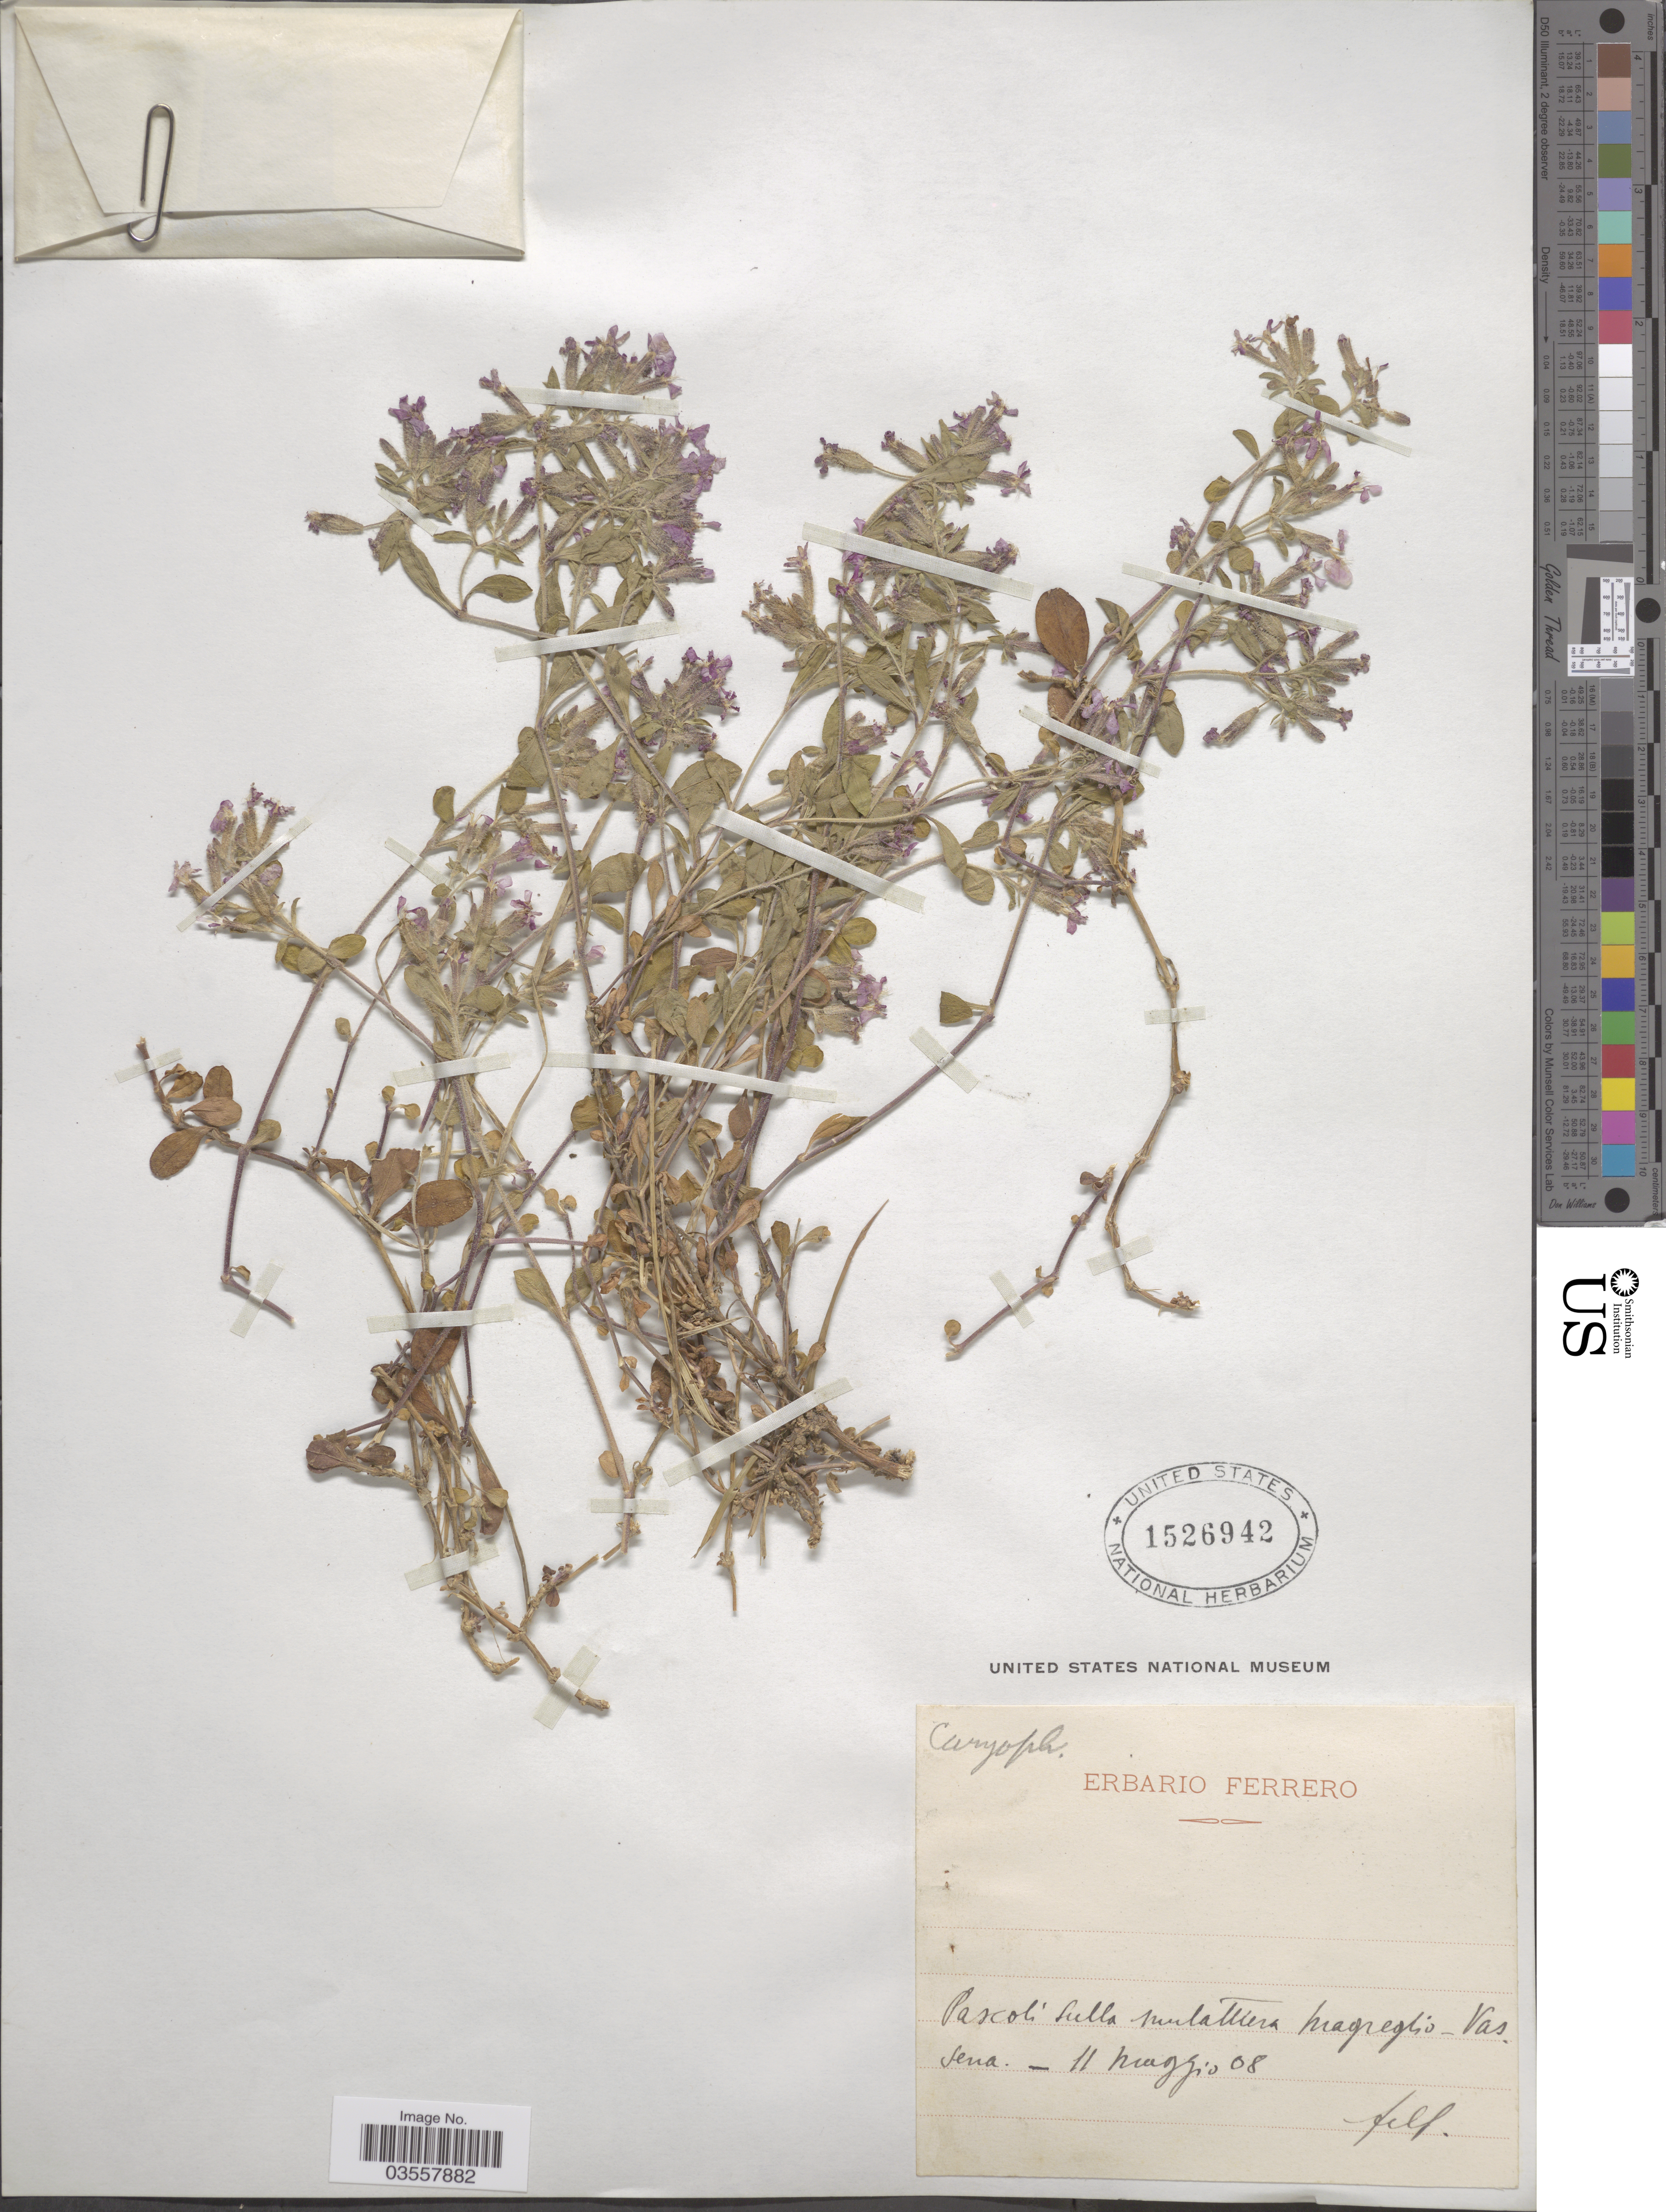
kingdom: Plantae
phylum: Tracheophyta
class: Magnoliopsida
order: Caryophyllales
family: Caryophyllaceae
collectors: F. Ferrero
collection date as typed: Transcribed d/m/y: 11/5/8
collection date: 1908-05-11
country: Italy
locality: Pascoli Sulla mulattera pragreoglio Vas. Sena. [interpreted]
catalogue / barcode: US 1526942